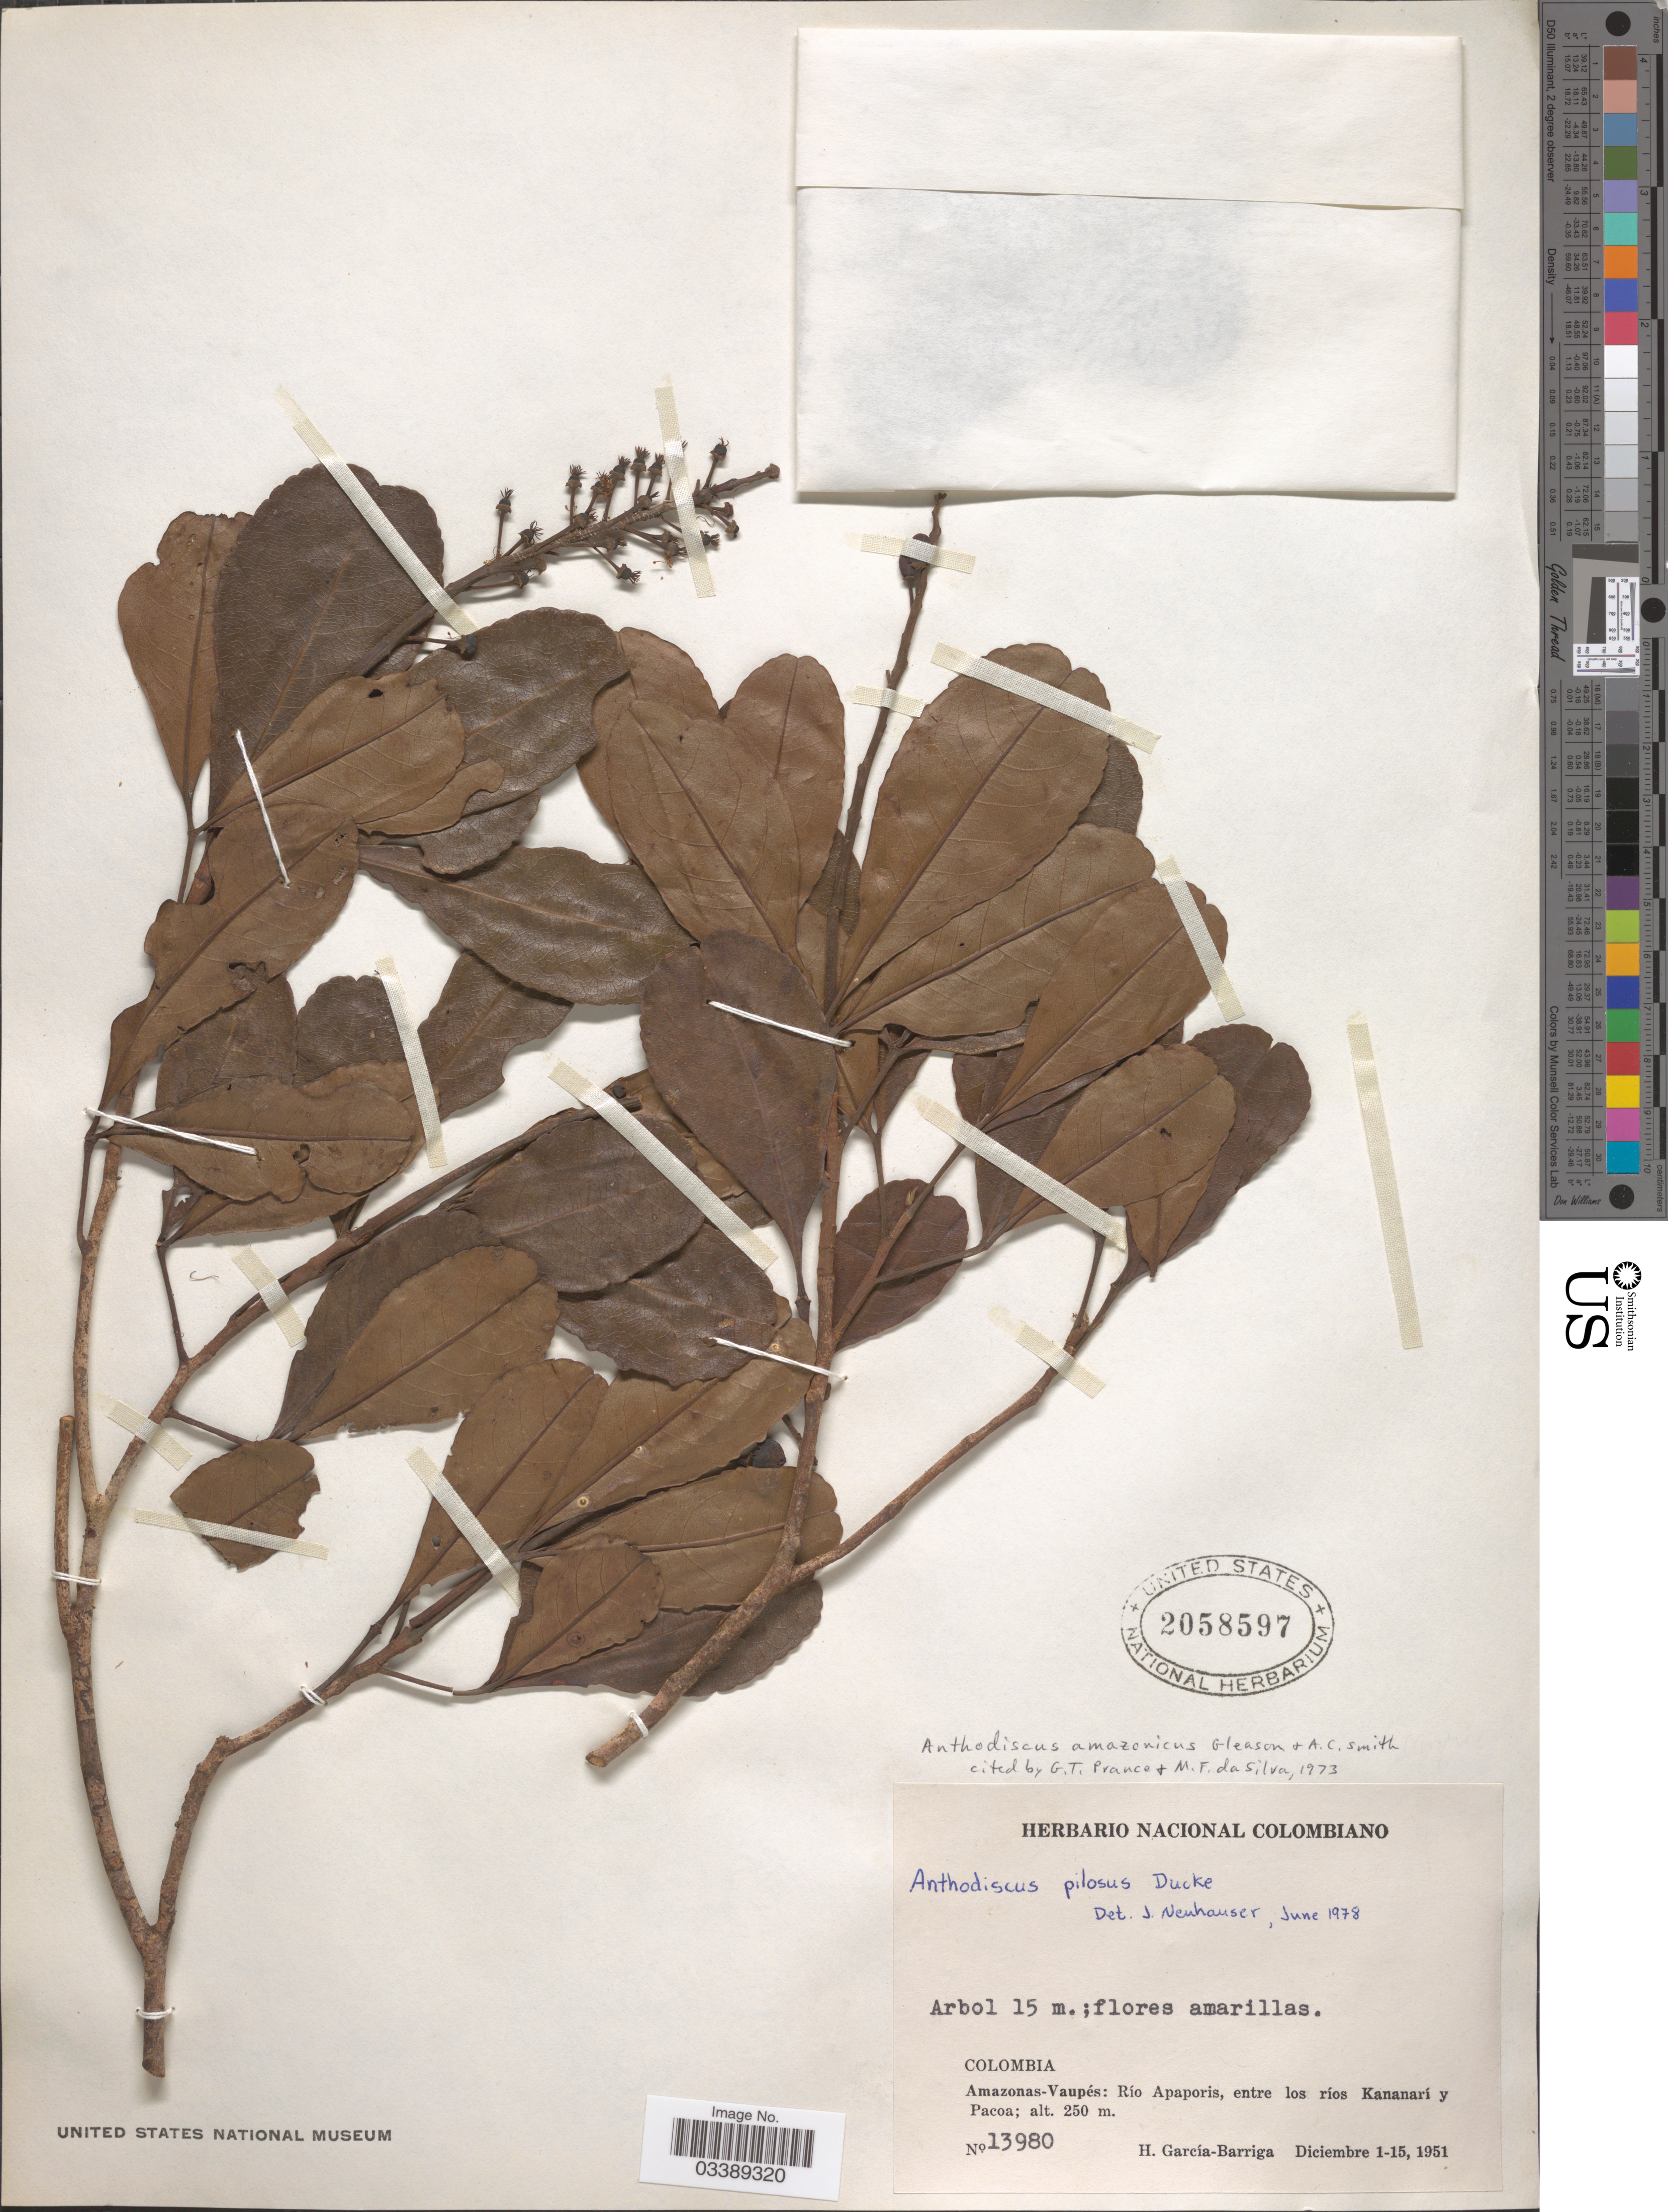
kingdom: Plantae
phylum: Tracheophyta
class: Magnoliopsida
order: Malpighiales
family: Caryocaraceae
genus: Anthodiscus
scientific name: Anthodiscus amazonicus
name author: Gleason & A.C. Sm.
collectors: H. García Barriga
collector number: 13980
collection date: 1951-12-01/1951-12-15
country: Colombia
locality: Amazonas-Vaupés: Río Apaporis, entre los ríos Kananarí y Pacoa.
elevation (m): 250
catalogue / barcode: US 2058597